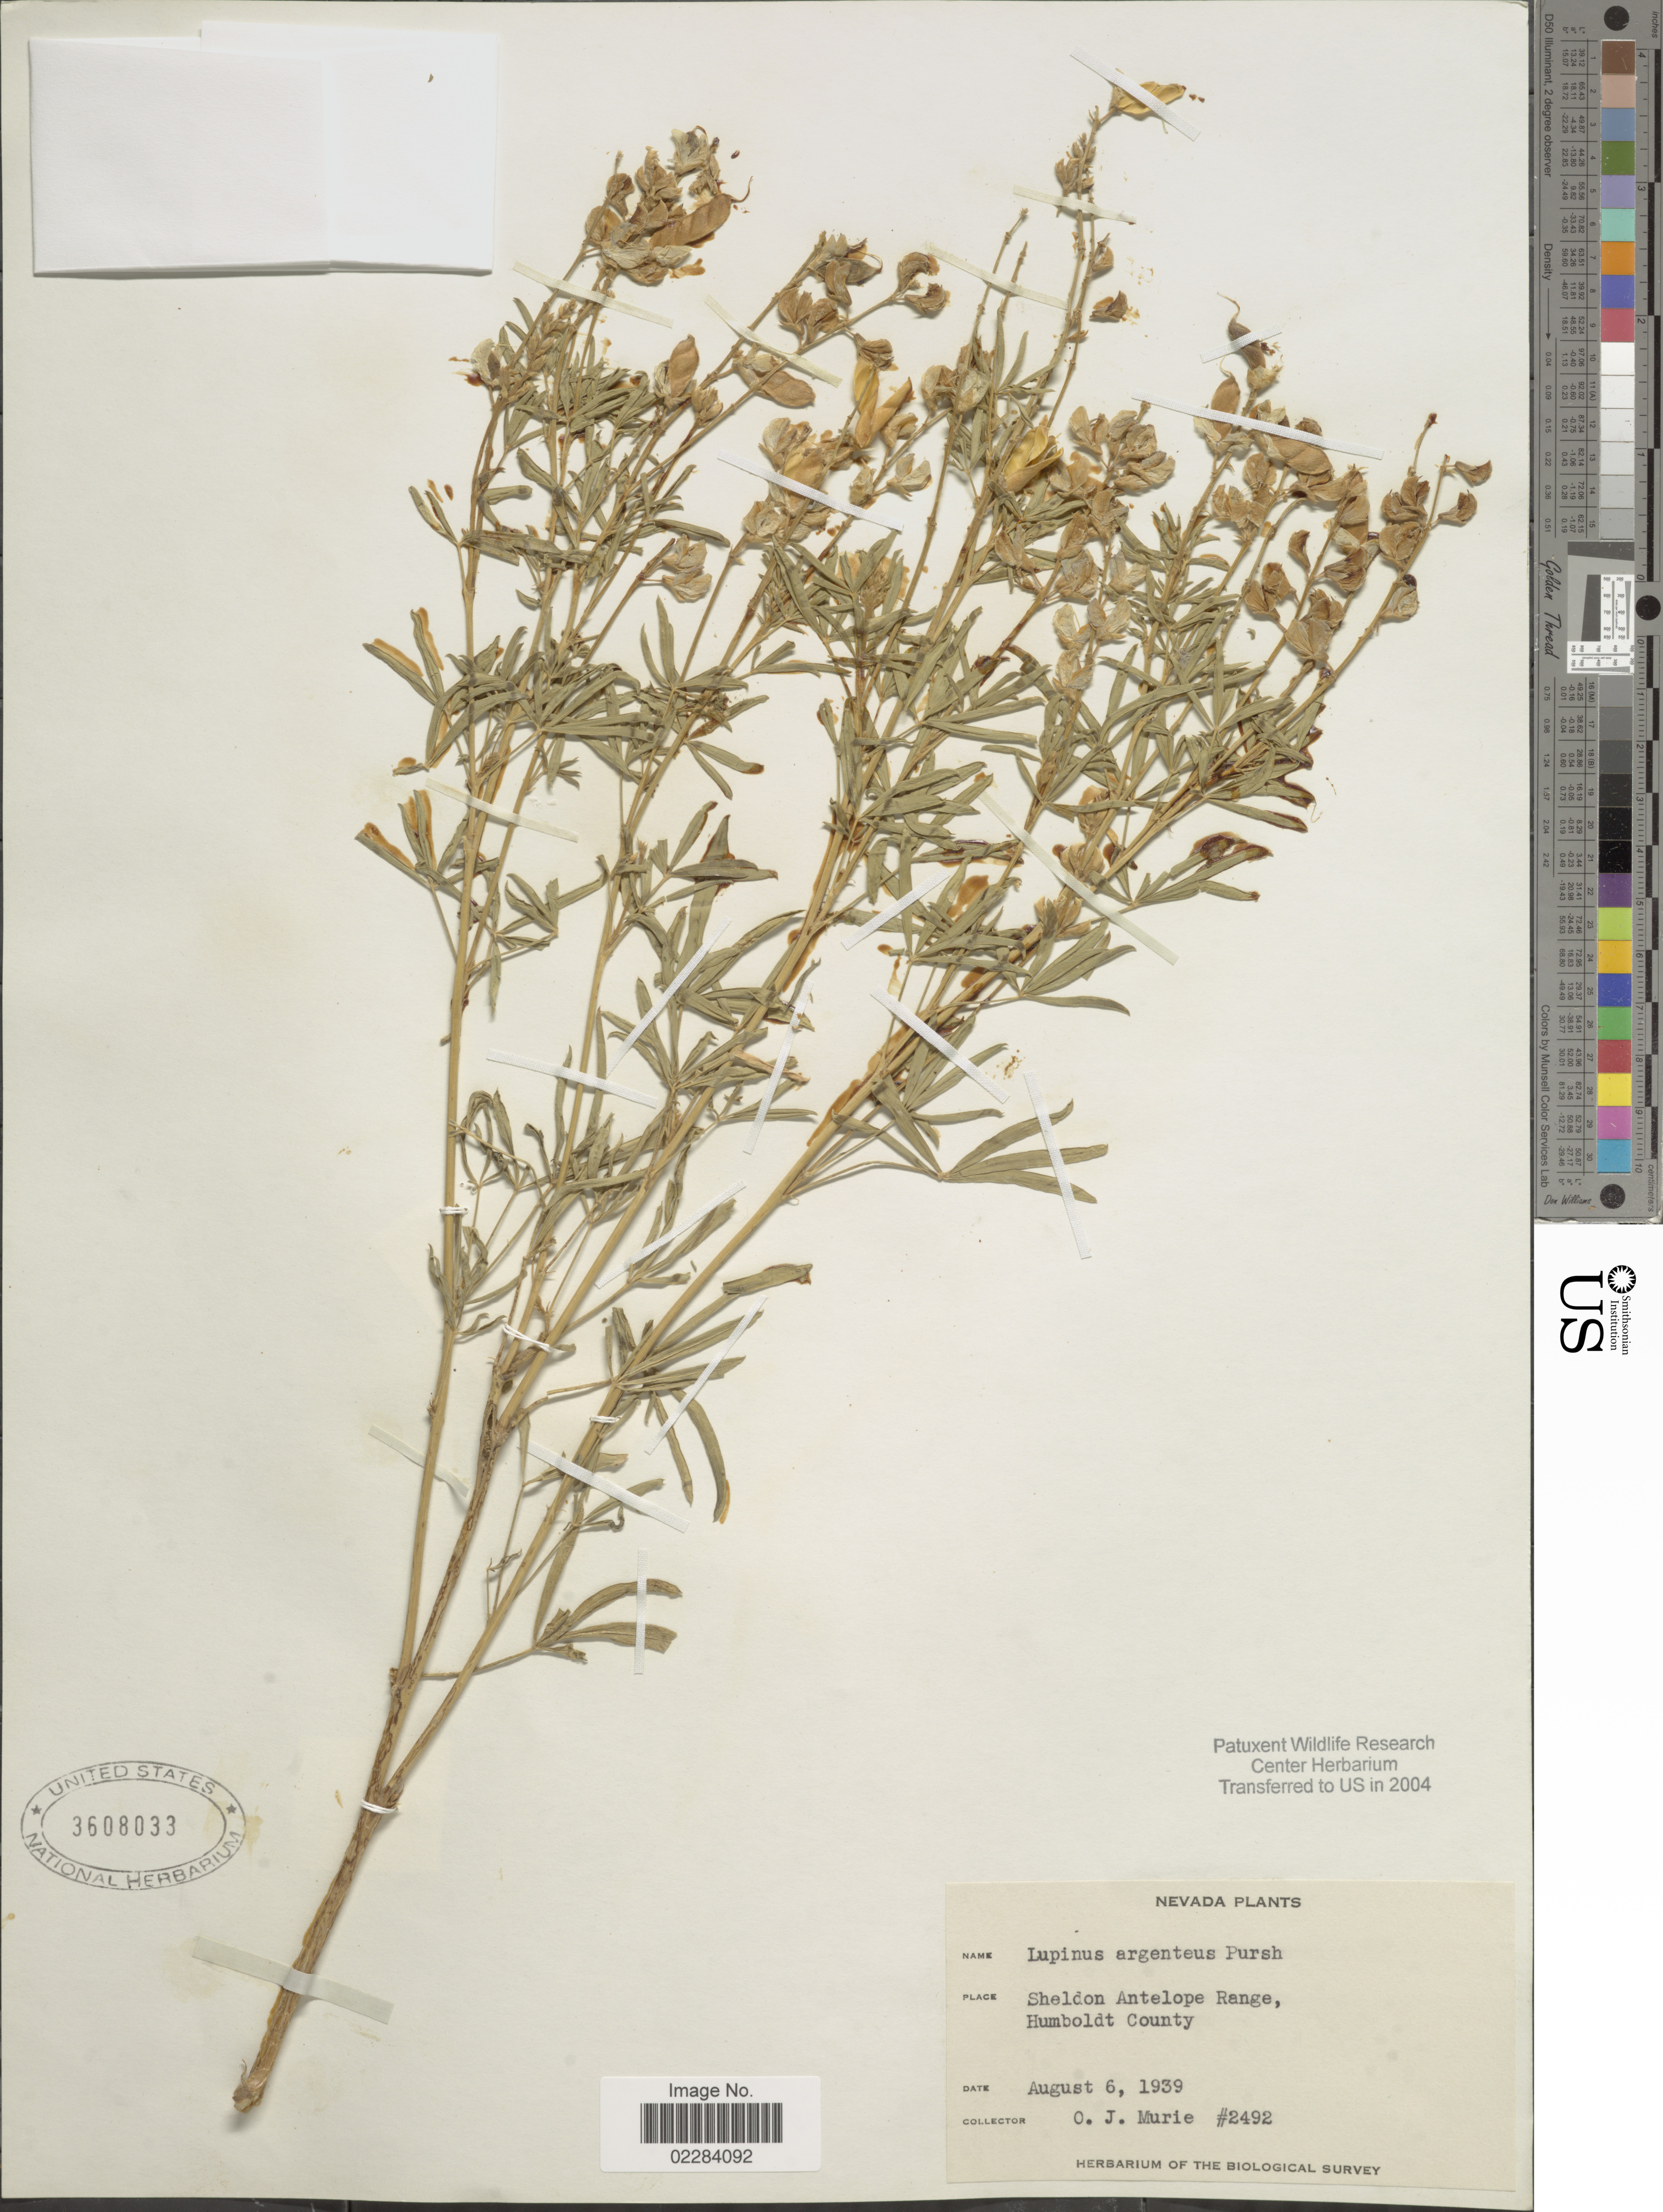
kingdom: Plantae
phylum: Tracheophyta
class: Magnoliopsida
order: Fabales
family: Fabaceae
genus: Lupinus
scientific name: Lupinus argenteus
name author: Pursh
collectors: O. Murie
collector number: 2492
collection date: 1939-08-06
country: United States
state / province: Nevada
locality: Sheldon Antelope Range, Humboldt County.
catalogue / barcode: US 3608033